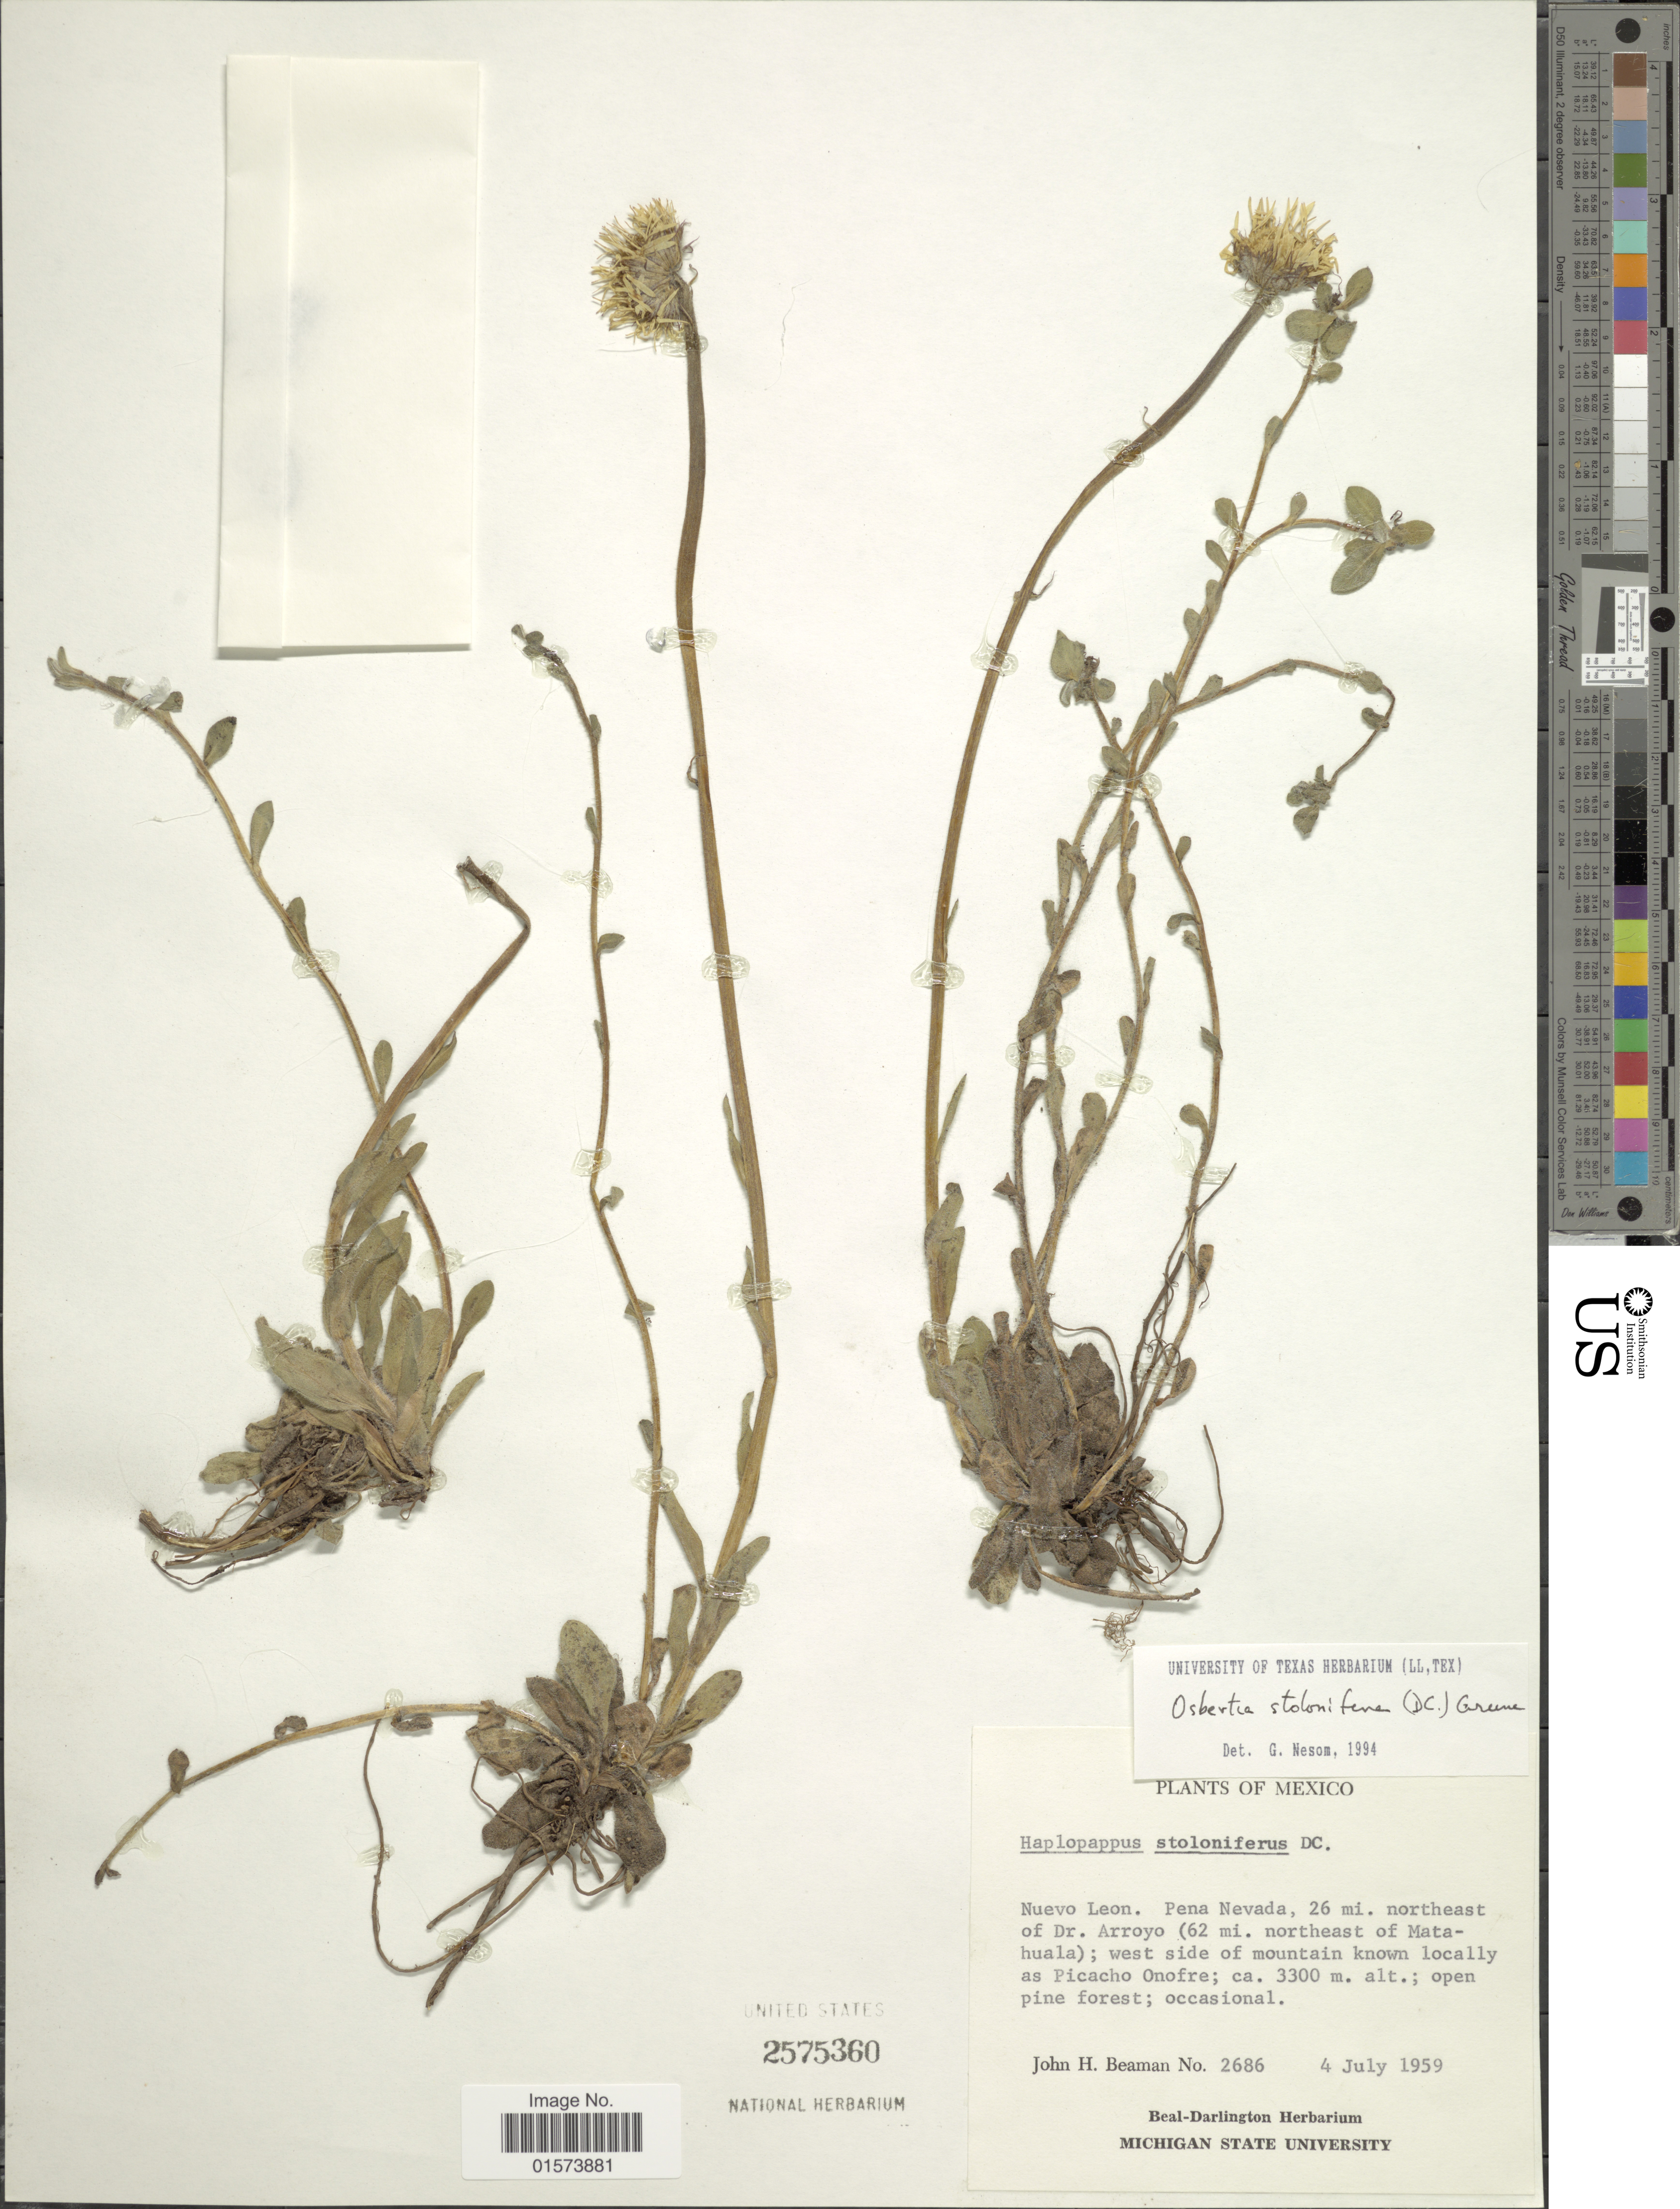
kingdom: Plantae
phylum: Tracheophyta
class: Magnoliopsida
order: Asterales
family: Asteraceae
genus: Osbertia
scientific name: Osbertia stolonifera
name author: (DC.) Greene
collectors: J. H. Beaman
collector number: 2686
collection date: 1959-07-04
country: Mexico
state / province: Nuevo León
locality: Pena Nevada, 26 mi. northeast of Dr. Arroyo (62 mi. northeast of Matahuala); west side of mountain known locally as Picacho Onofre; open pine forest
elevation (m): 3300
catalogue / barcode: US 2575360